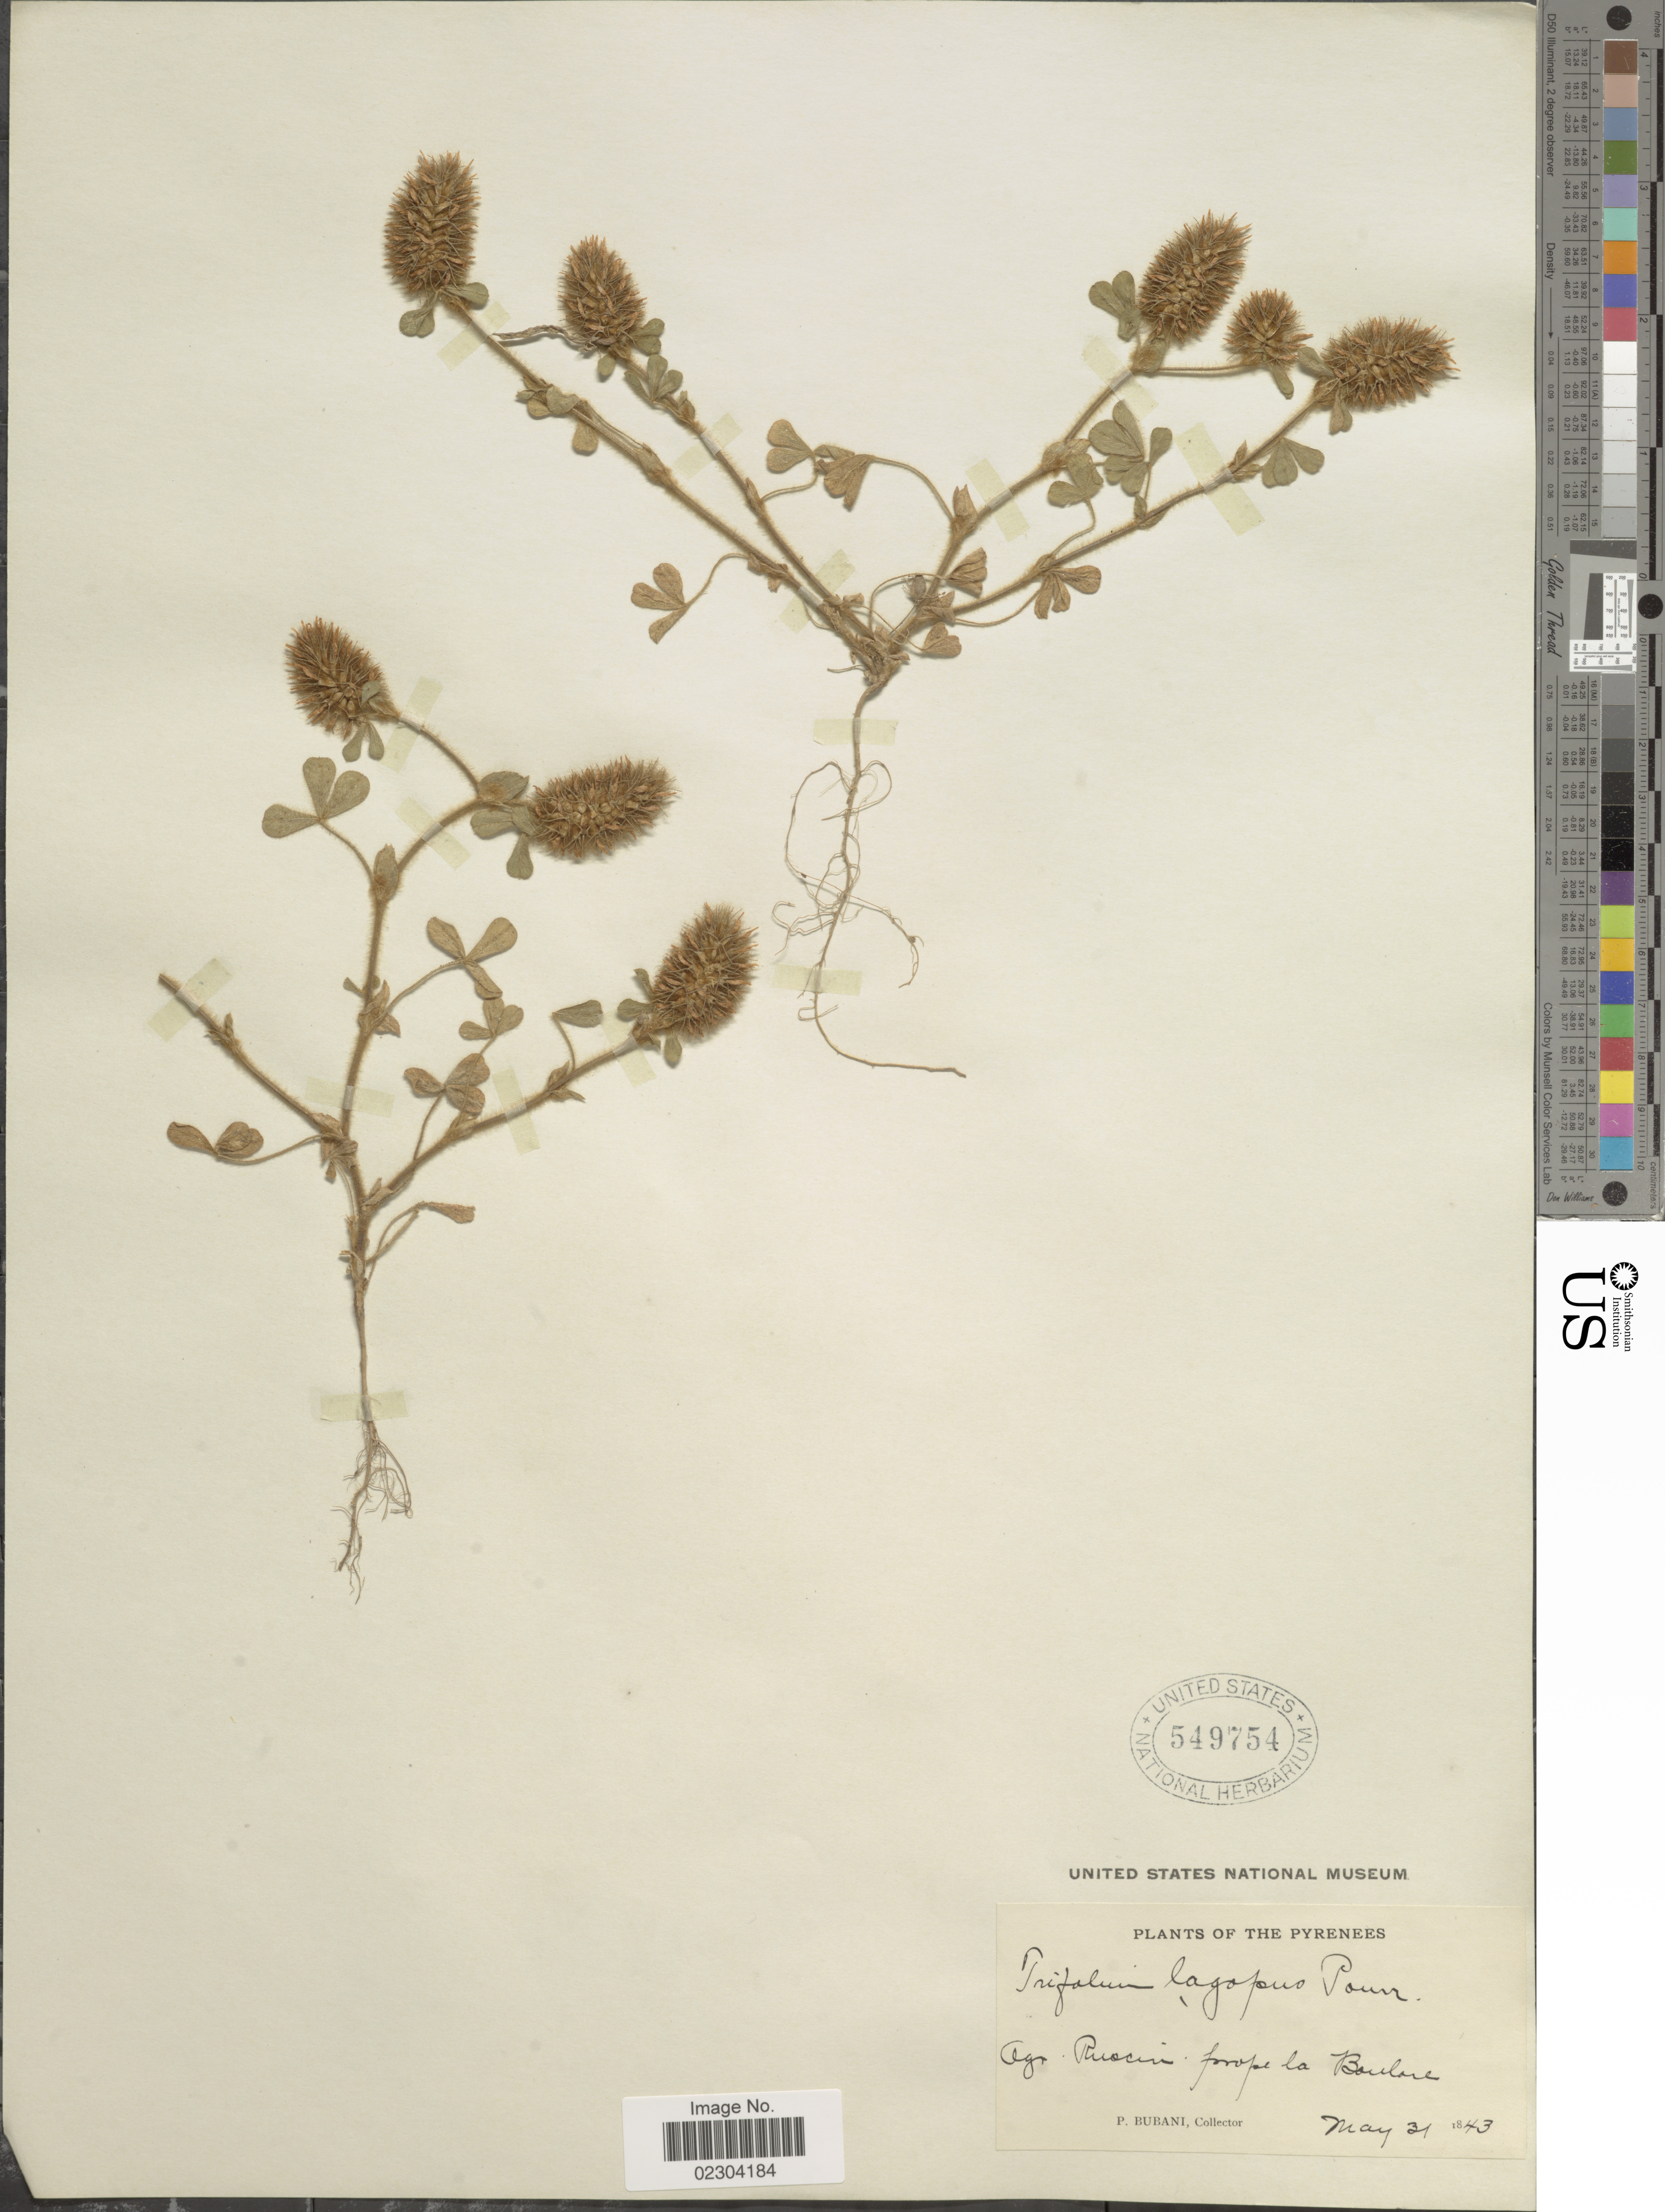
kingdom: Plantae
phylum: Tracheophyta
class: Magnoliopsida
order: Fabales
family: Fabaceae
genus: Trifolium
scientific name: Trifolium lagopus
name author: Willd.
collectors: P. Bubani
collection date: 1843-05-31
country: France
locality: Pyrenees. Agr. Ruscin. prope la Boulare [interpreted]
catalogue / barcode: US 549754